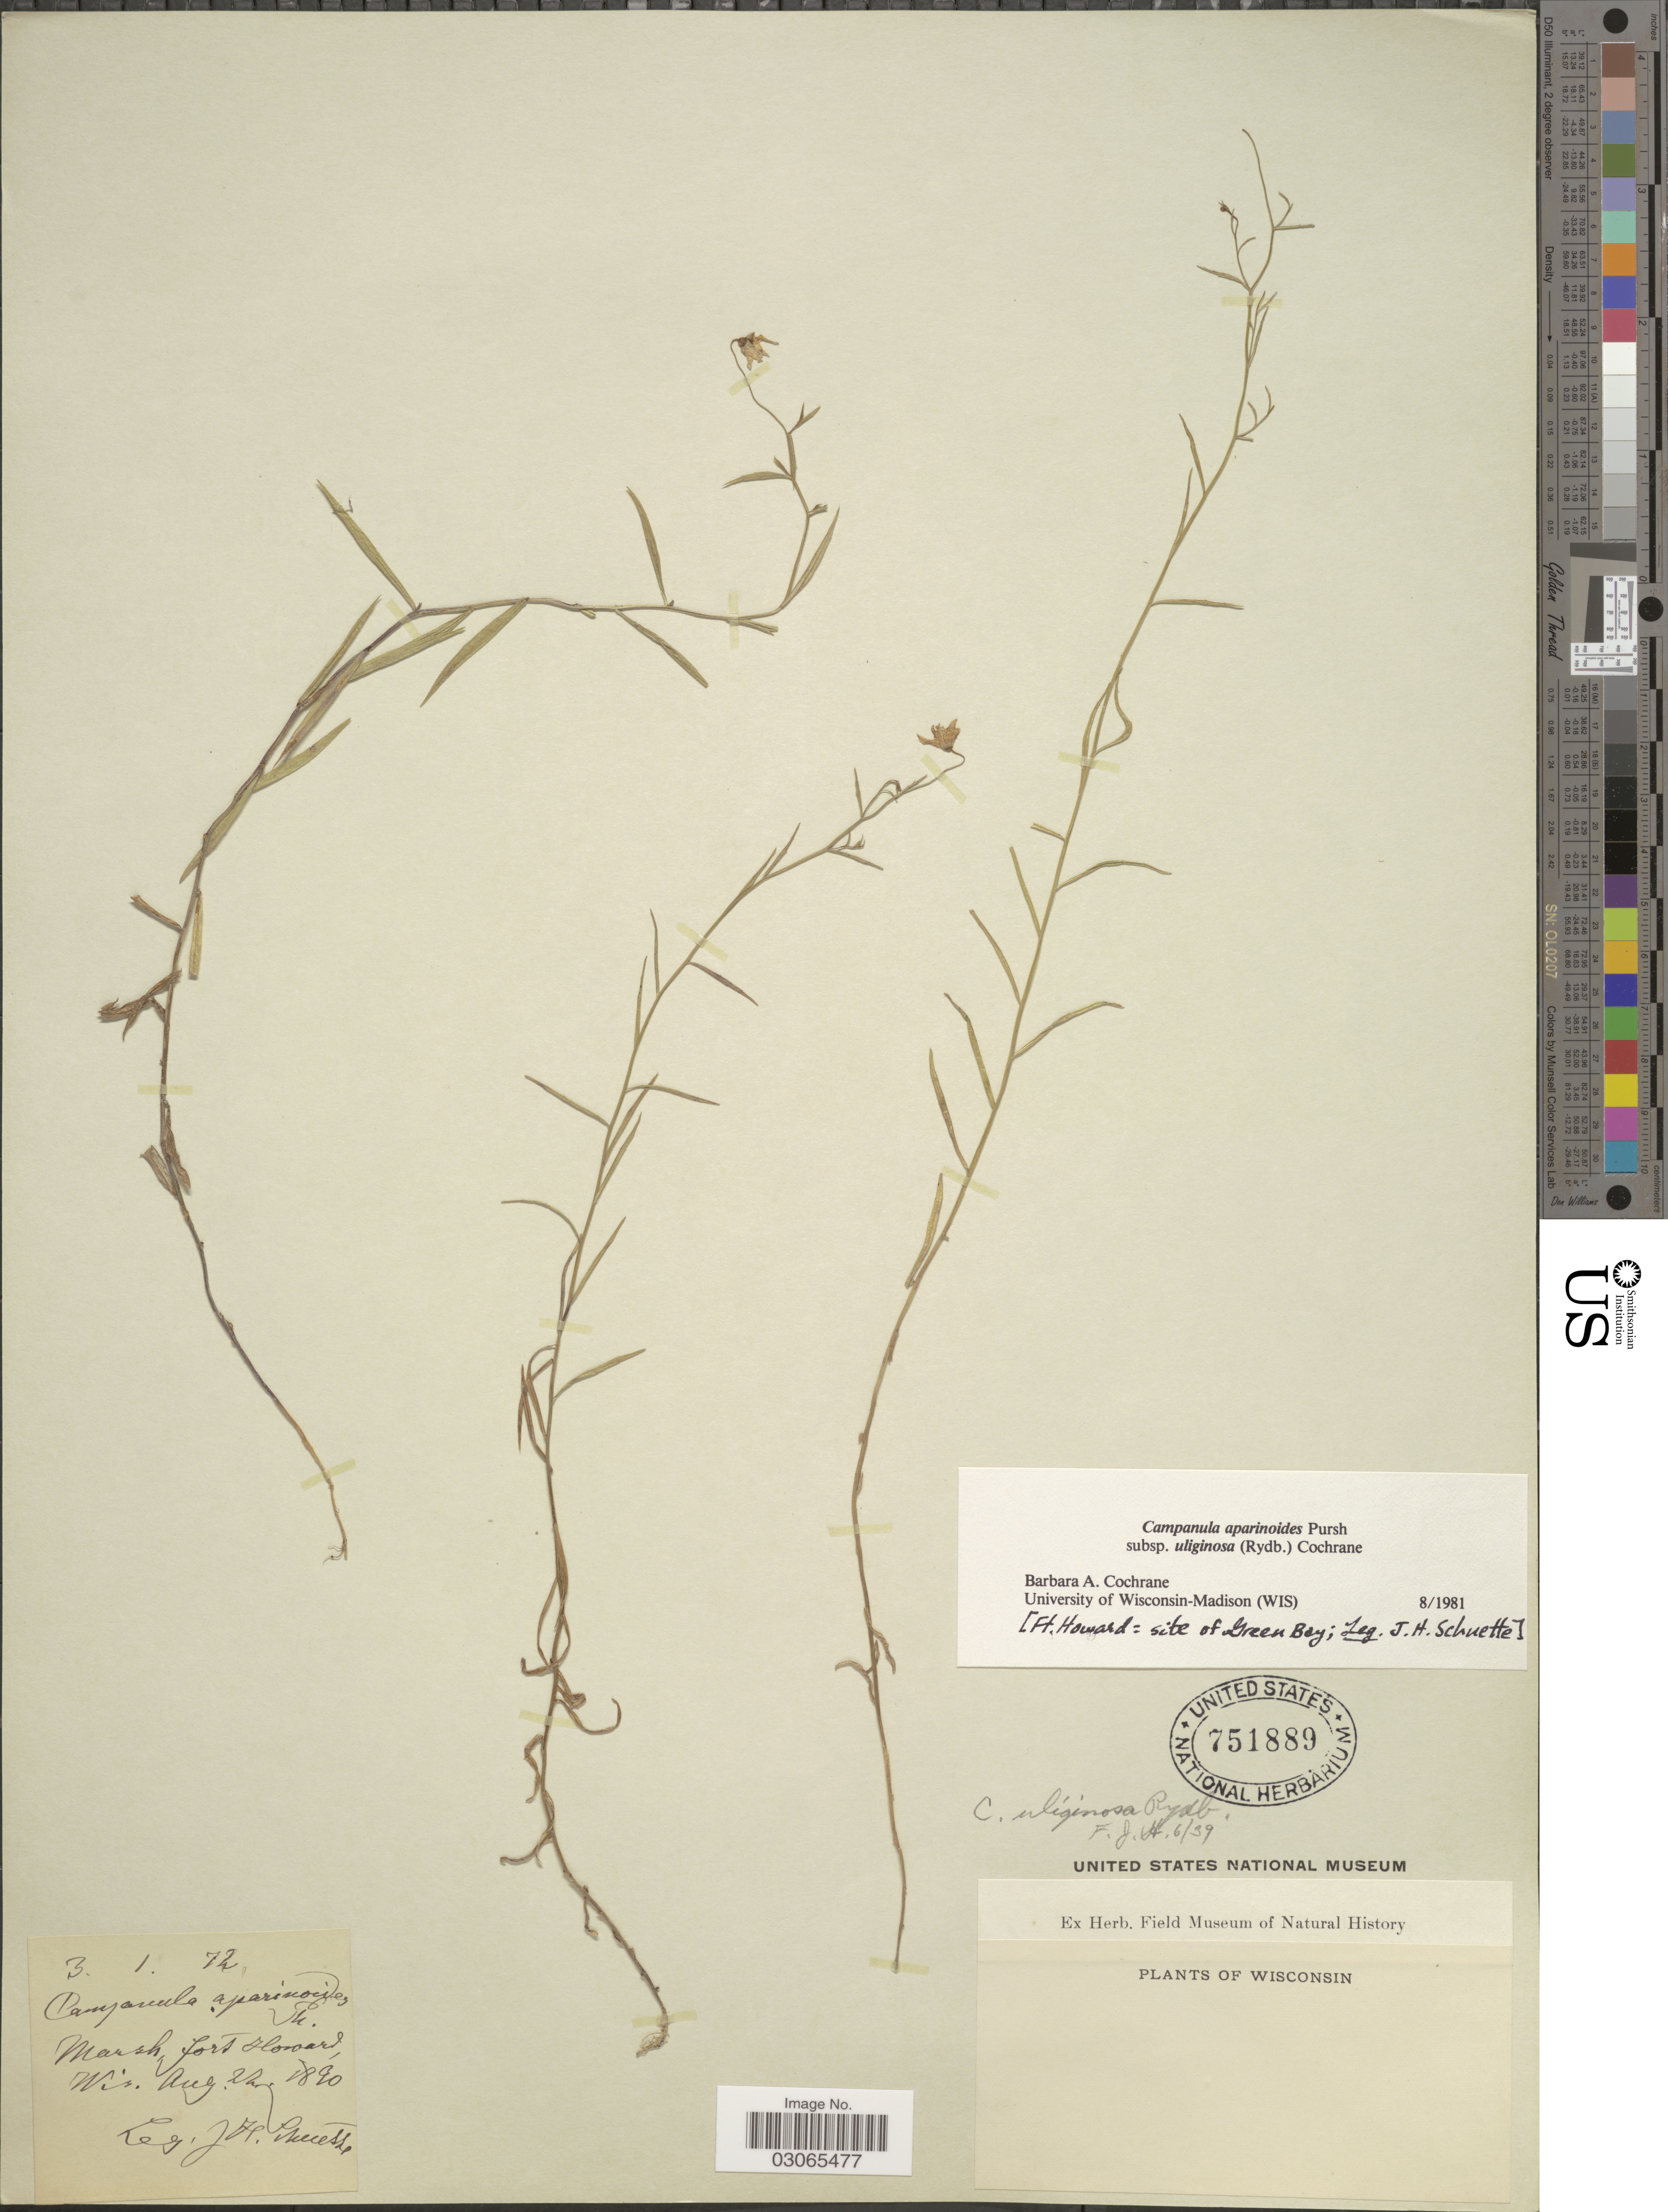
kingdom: Plantae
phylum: Tracheophyta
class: Magnoliopsida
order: Asterales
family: Campanulaceae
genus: Campanula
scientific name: Campanula aparinoides var. uliginosa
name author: (Rydb.) Gleason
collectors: J. H. Schuette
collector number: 3. 1. 72.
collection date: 1890-08-22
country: United States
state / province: Wisconsin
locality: Marsh, Fort Howard.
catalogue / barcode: US 751889